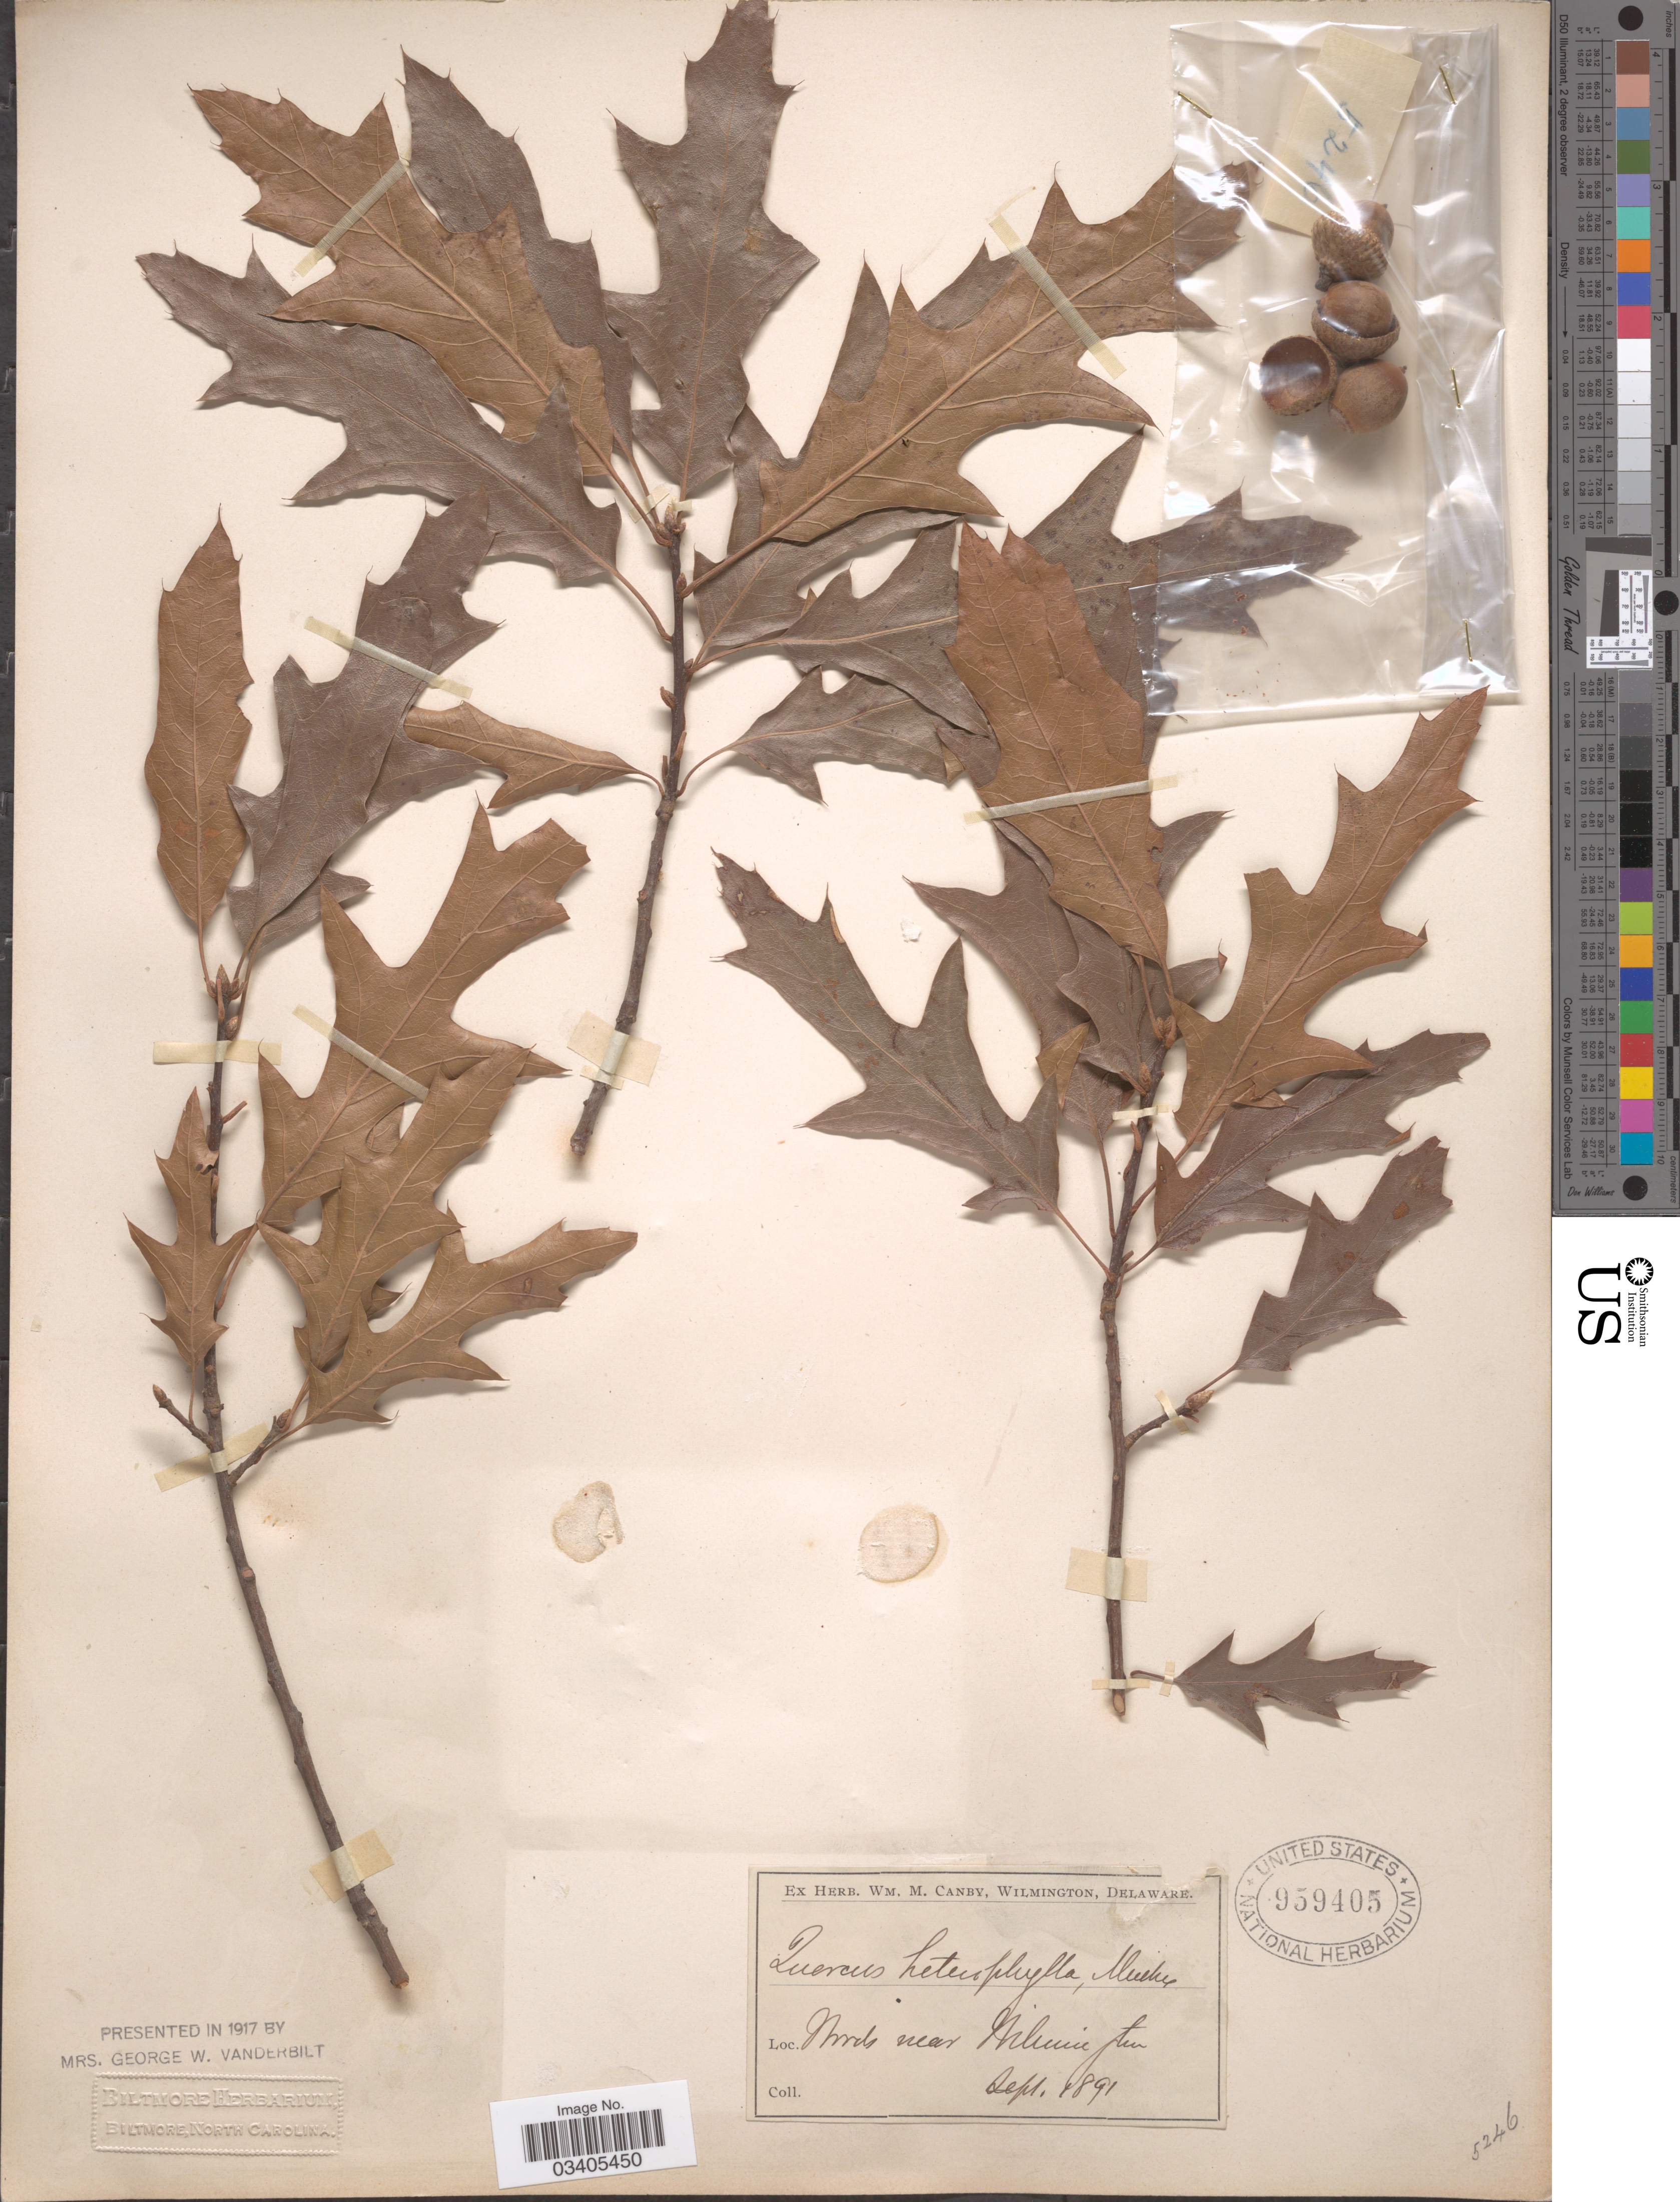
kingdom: Plantae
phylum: Tracheophyta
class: Magnoliopsida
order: Fagales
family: Fagaceae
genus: Quercus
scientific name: Quercus x heterophylla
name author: Michx.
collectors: ex herb. W.M. Canby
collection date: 1891-09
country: United States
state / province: Delaware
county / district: New Castle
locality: Woods near Wilmington.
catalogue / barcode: US 959405